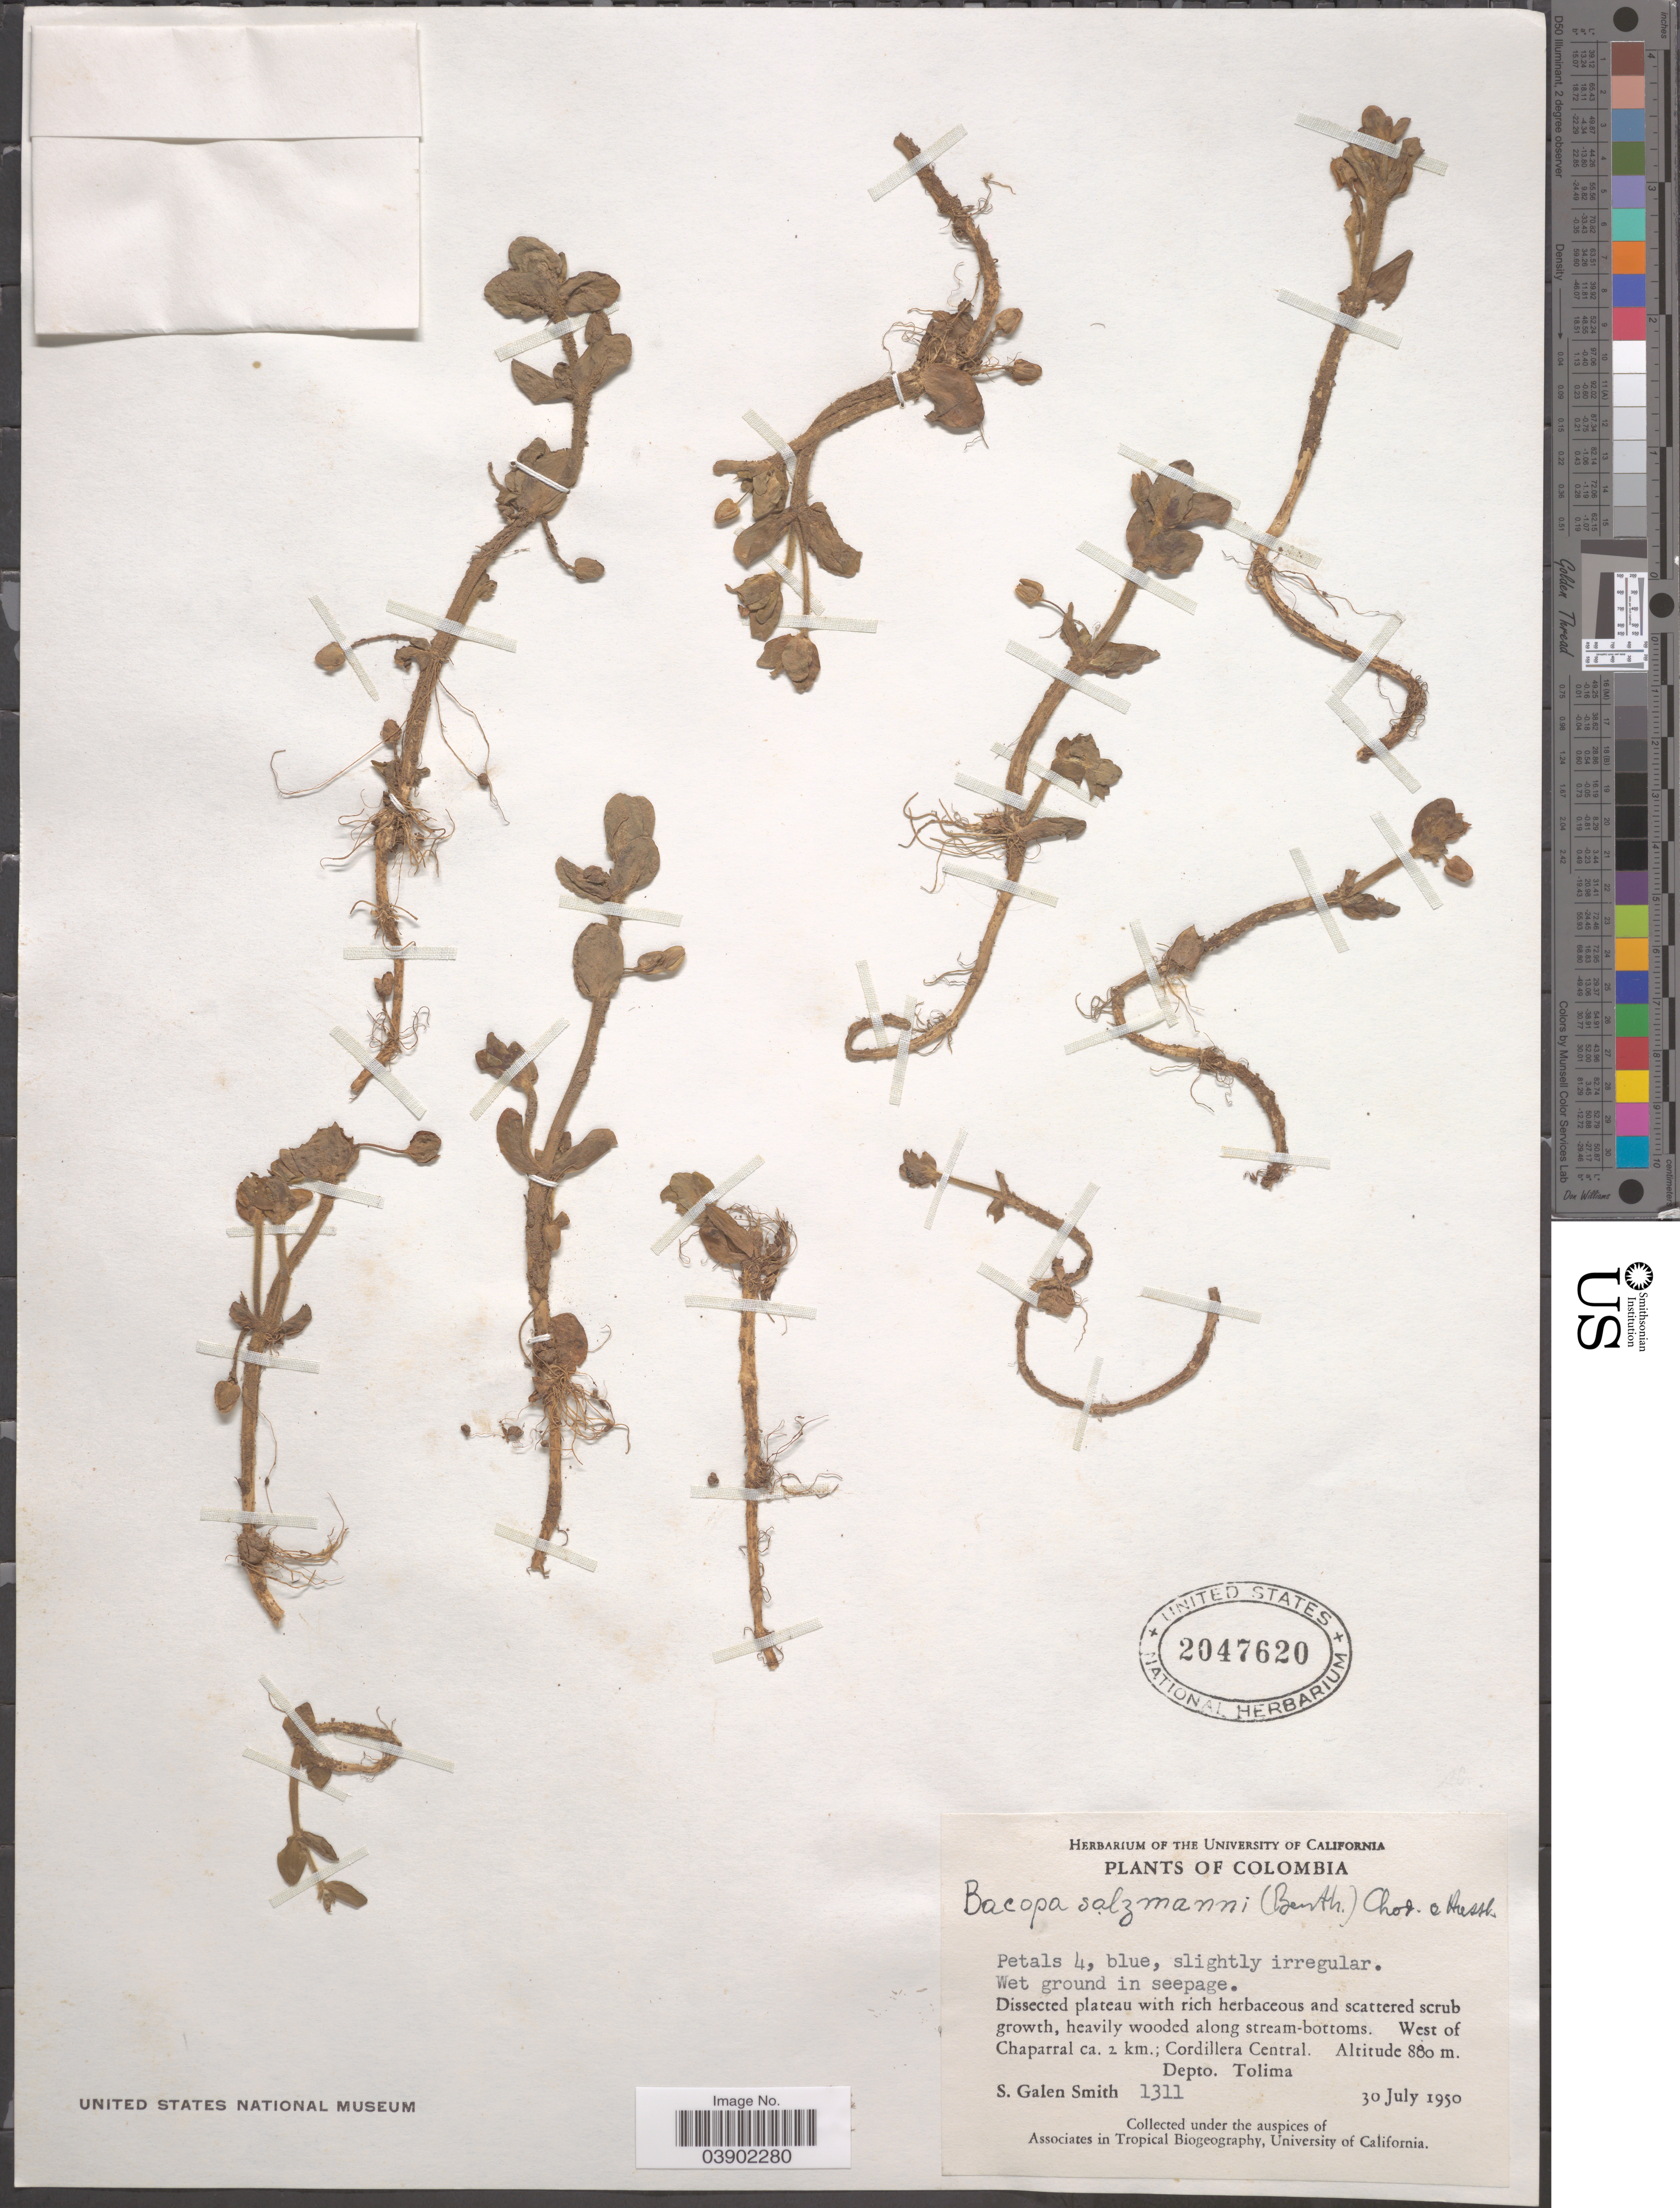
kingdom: Plantae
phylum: Tracheophyta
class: Magnoliopsida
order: Lamiales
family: Plantaginaceae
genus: Bacopa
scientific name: Bacopa salzmannii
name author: (Benth.) Wettst. ex Edwall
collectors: S. G. Smith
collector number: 1311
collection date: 1950-07-30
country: Colombia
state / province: Tolima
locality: West of Chaparral ca. 2 km.; Cordillera Central. Depto. Tolima.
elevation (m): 880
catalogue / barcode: US 2047620